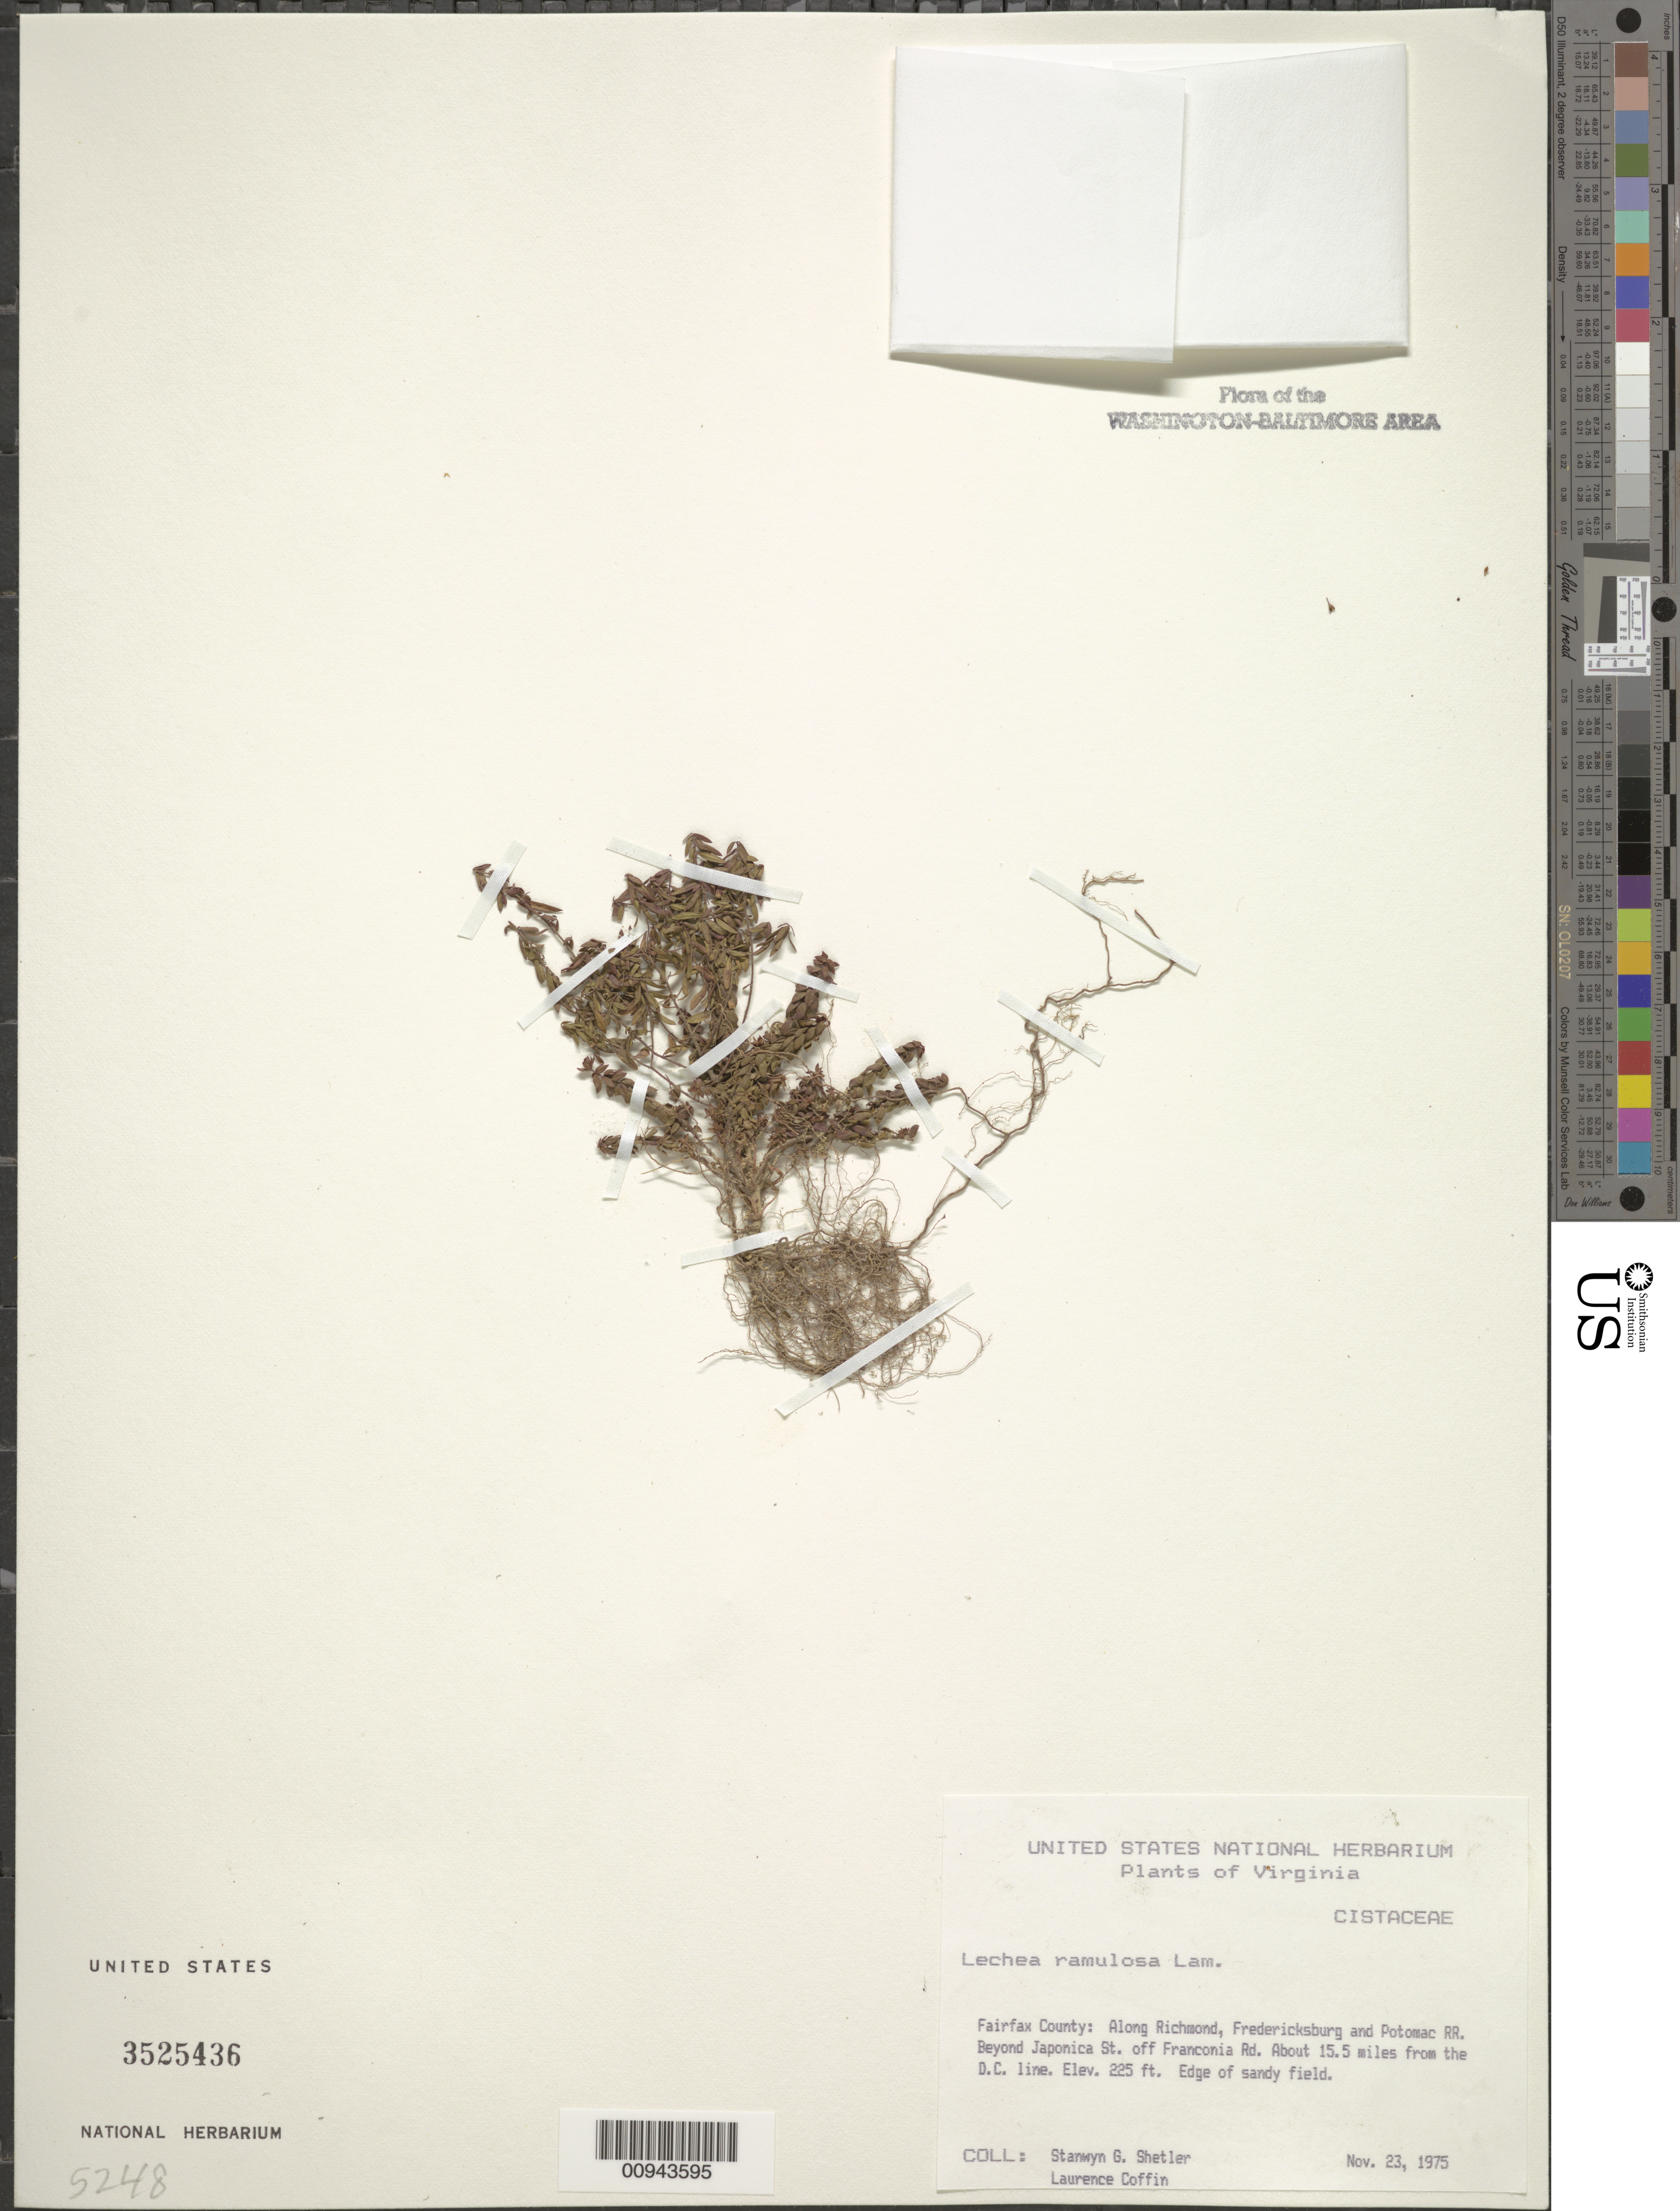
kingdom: Plantae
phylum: Tracheophyta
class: Magnoliopsida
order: Malvales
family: Cistaceae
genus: Lechea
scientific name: Lechea racemosa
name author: Lam.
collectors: S. Shetler & L. Coffin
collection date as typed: Nov. 23, 1975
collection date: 1975-11-23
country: United States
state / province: Virginia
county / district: Fairfax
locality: Springfield Mall metrobus site, along Richmond, Fredericksburg and Potomac RR. Beyond Japonica St. off Franconia Rd.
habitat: oak-pine-poplar woods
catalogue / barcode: US 3525436